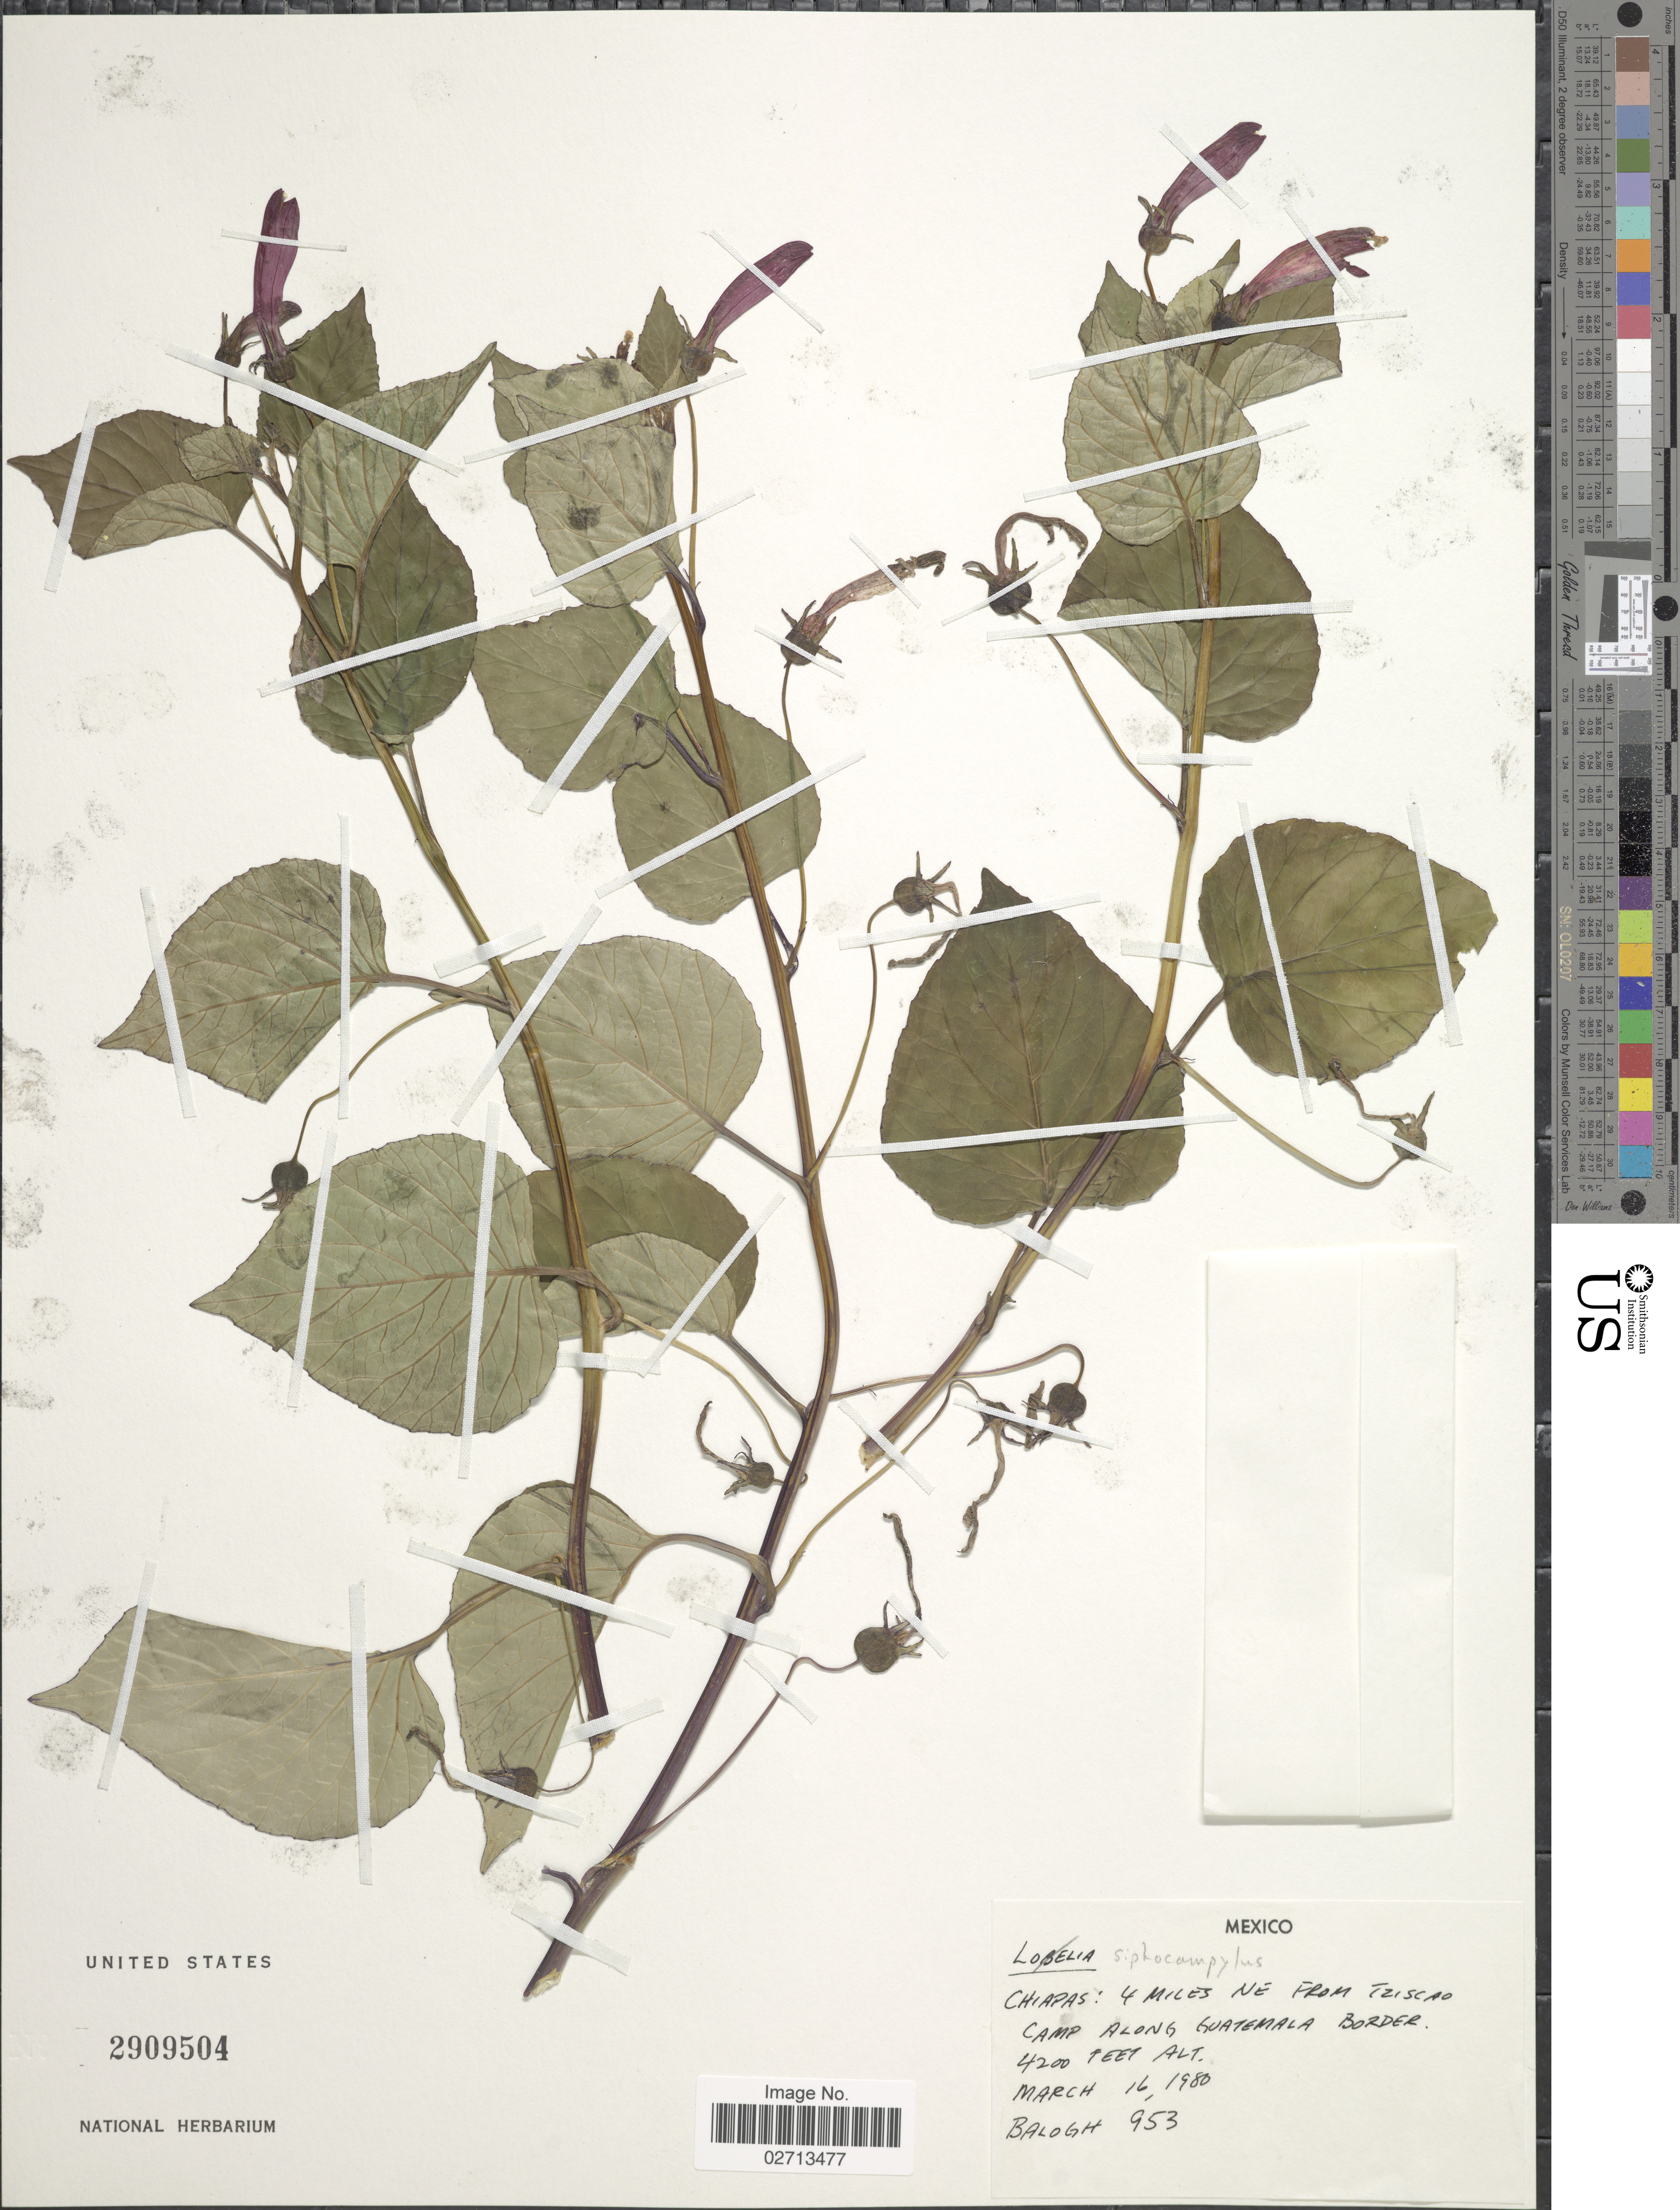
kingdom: Plantae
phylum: Tracheophyta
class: Magnoliopsida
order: Asterales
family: Campanulaceae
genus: Centropogon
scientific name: Centropogon cordifolius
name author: Benth.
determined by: Lagomarsino, L. P.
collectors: -. Balogh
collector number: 953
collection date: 1980-03-16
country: Mexico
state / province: Chiapas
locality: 4 miles NE from Tziscao. Camp along Guatemala border.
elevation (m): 1280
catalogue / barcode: US 2909504